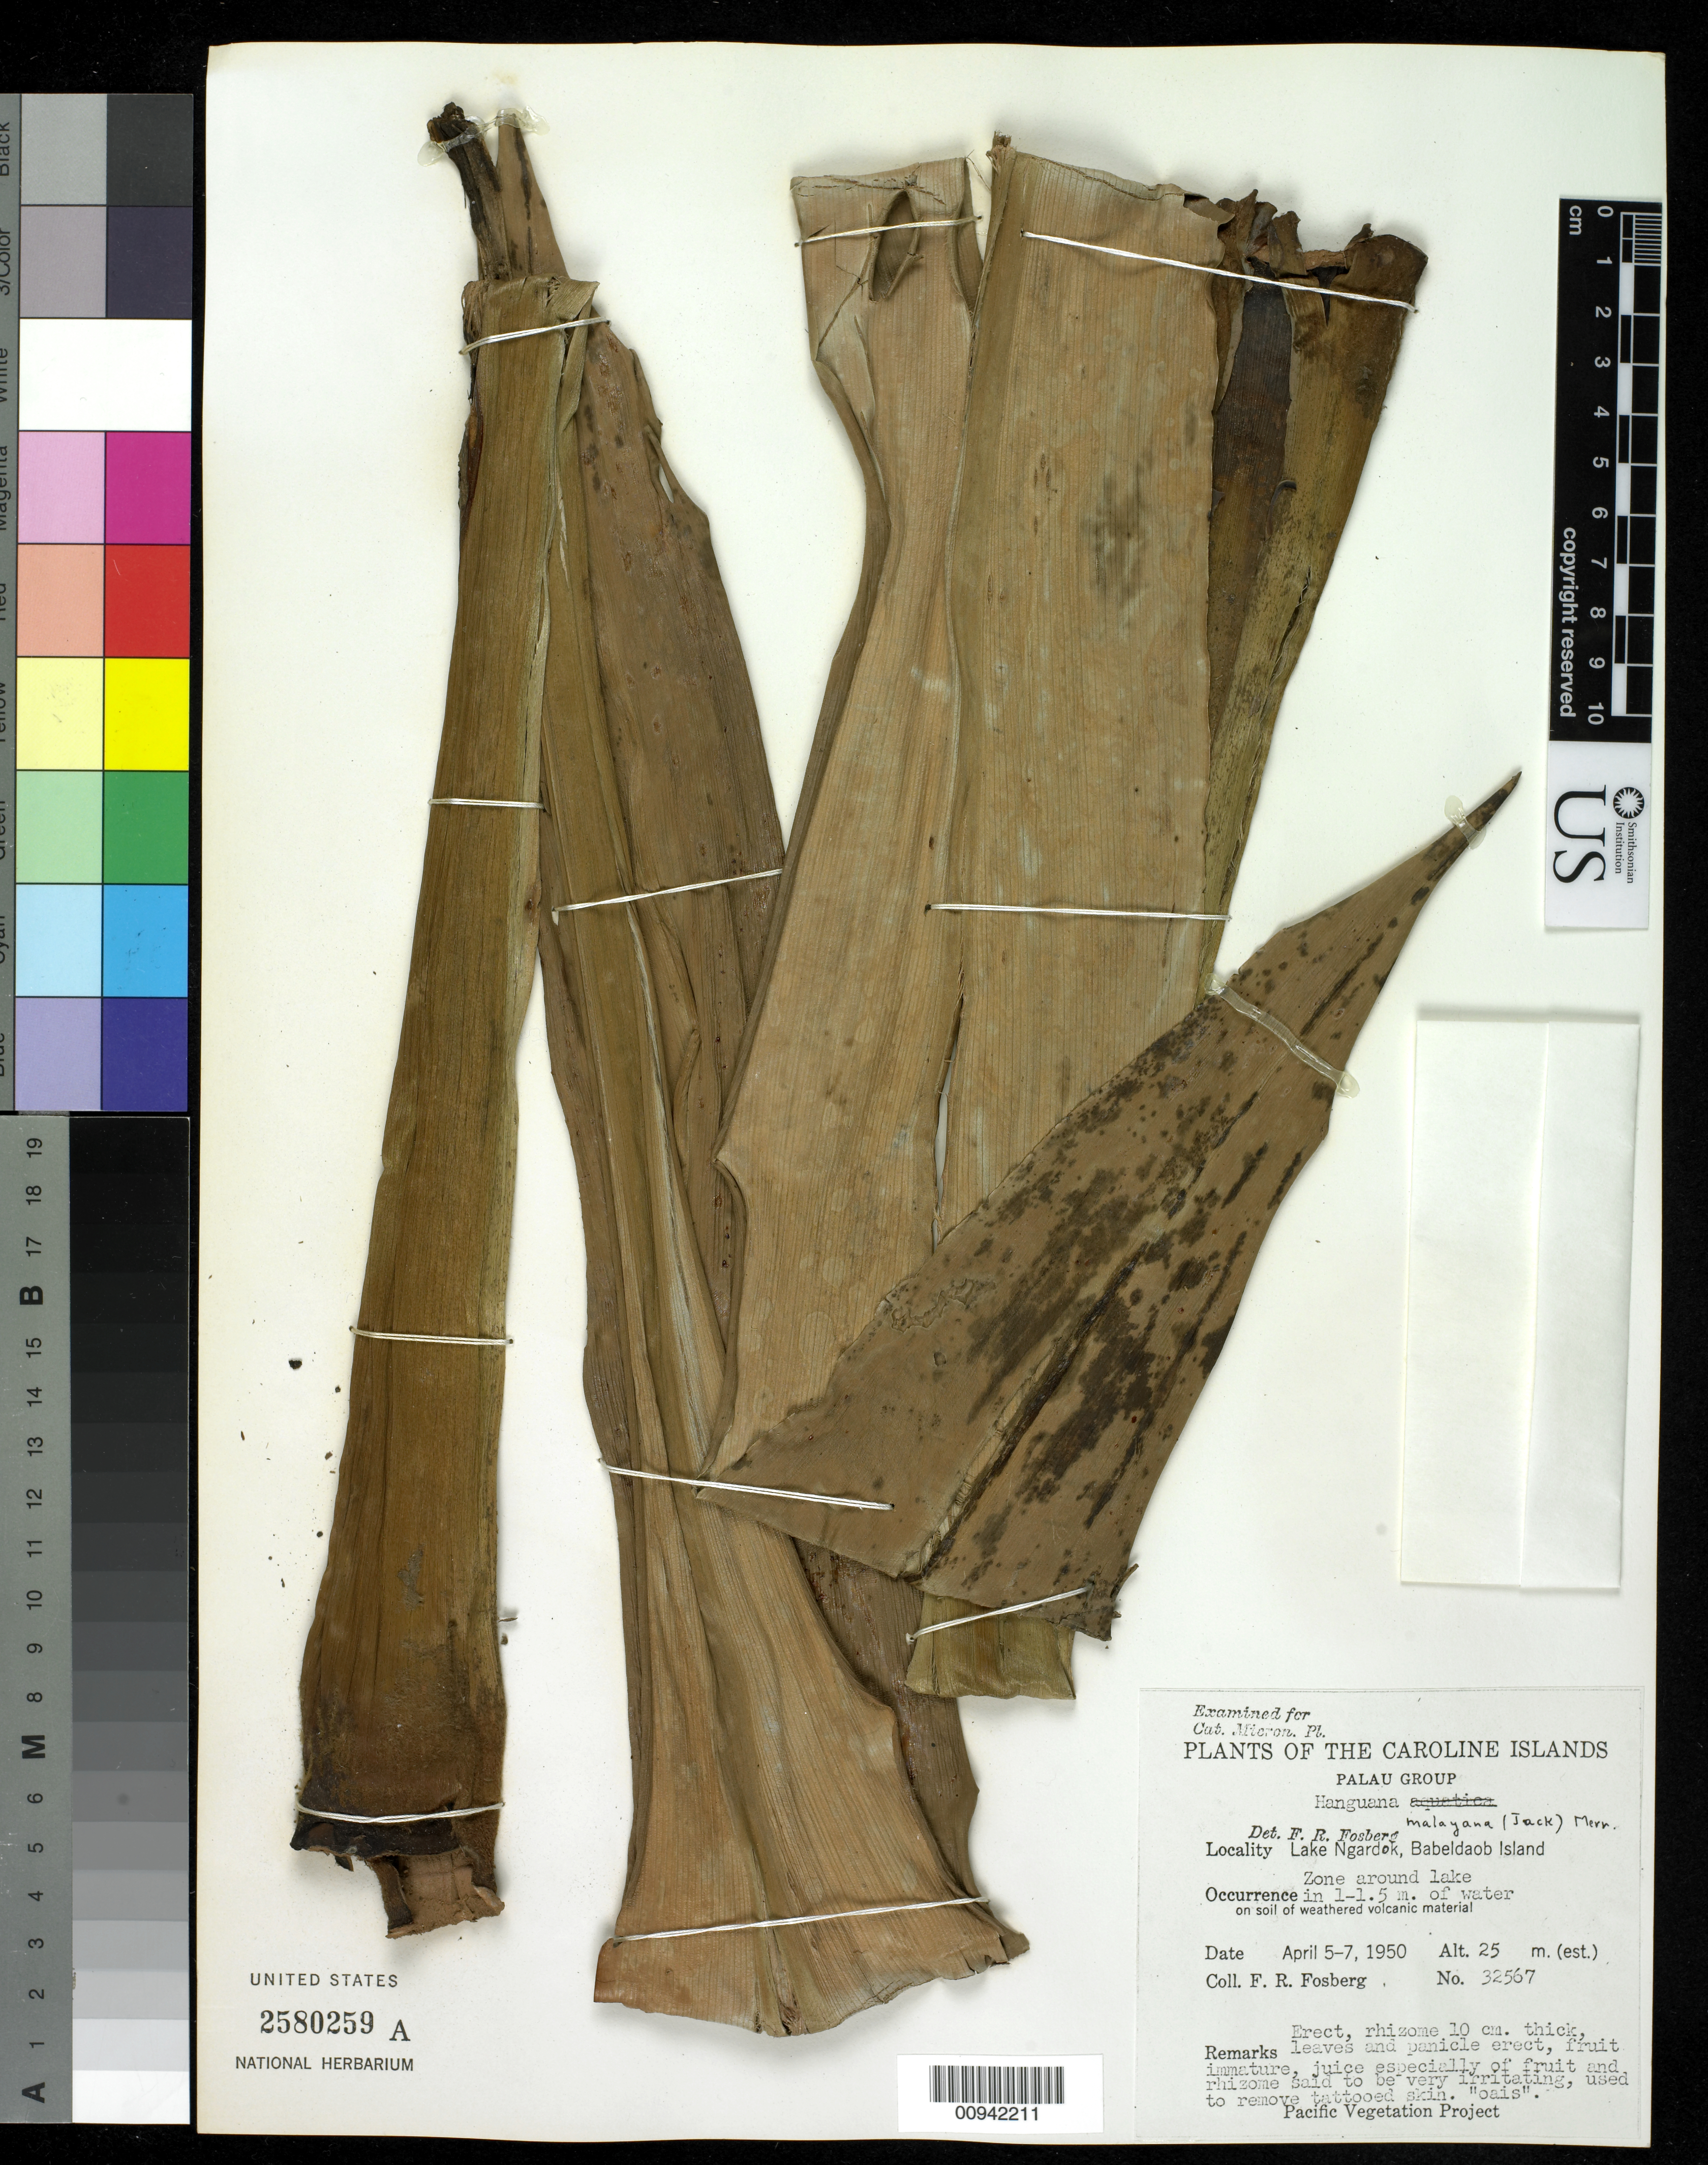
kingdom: Plantae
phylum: Tracheophyta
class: Liliopsida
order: Commelinales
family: Hanguanaceae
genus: Hanguana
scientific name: Hanguana malayana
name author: (Jack) Merr.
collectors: F. R. Fosberg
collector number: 32567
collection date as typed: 05 Apr 1950 to 07 Apr 1950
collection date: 1950-04-05/1950-04-07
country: Palau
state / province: Melekeok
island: Babeldaob [Babelthuap]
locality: Lake Ngardok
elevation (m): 25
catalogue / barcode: US 2580259A